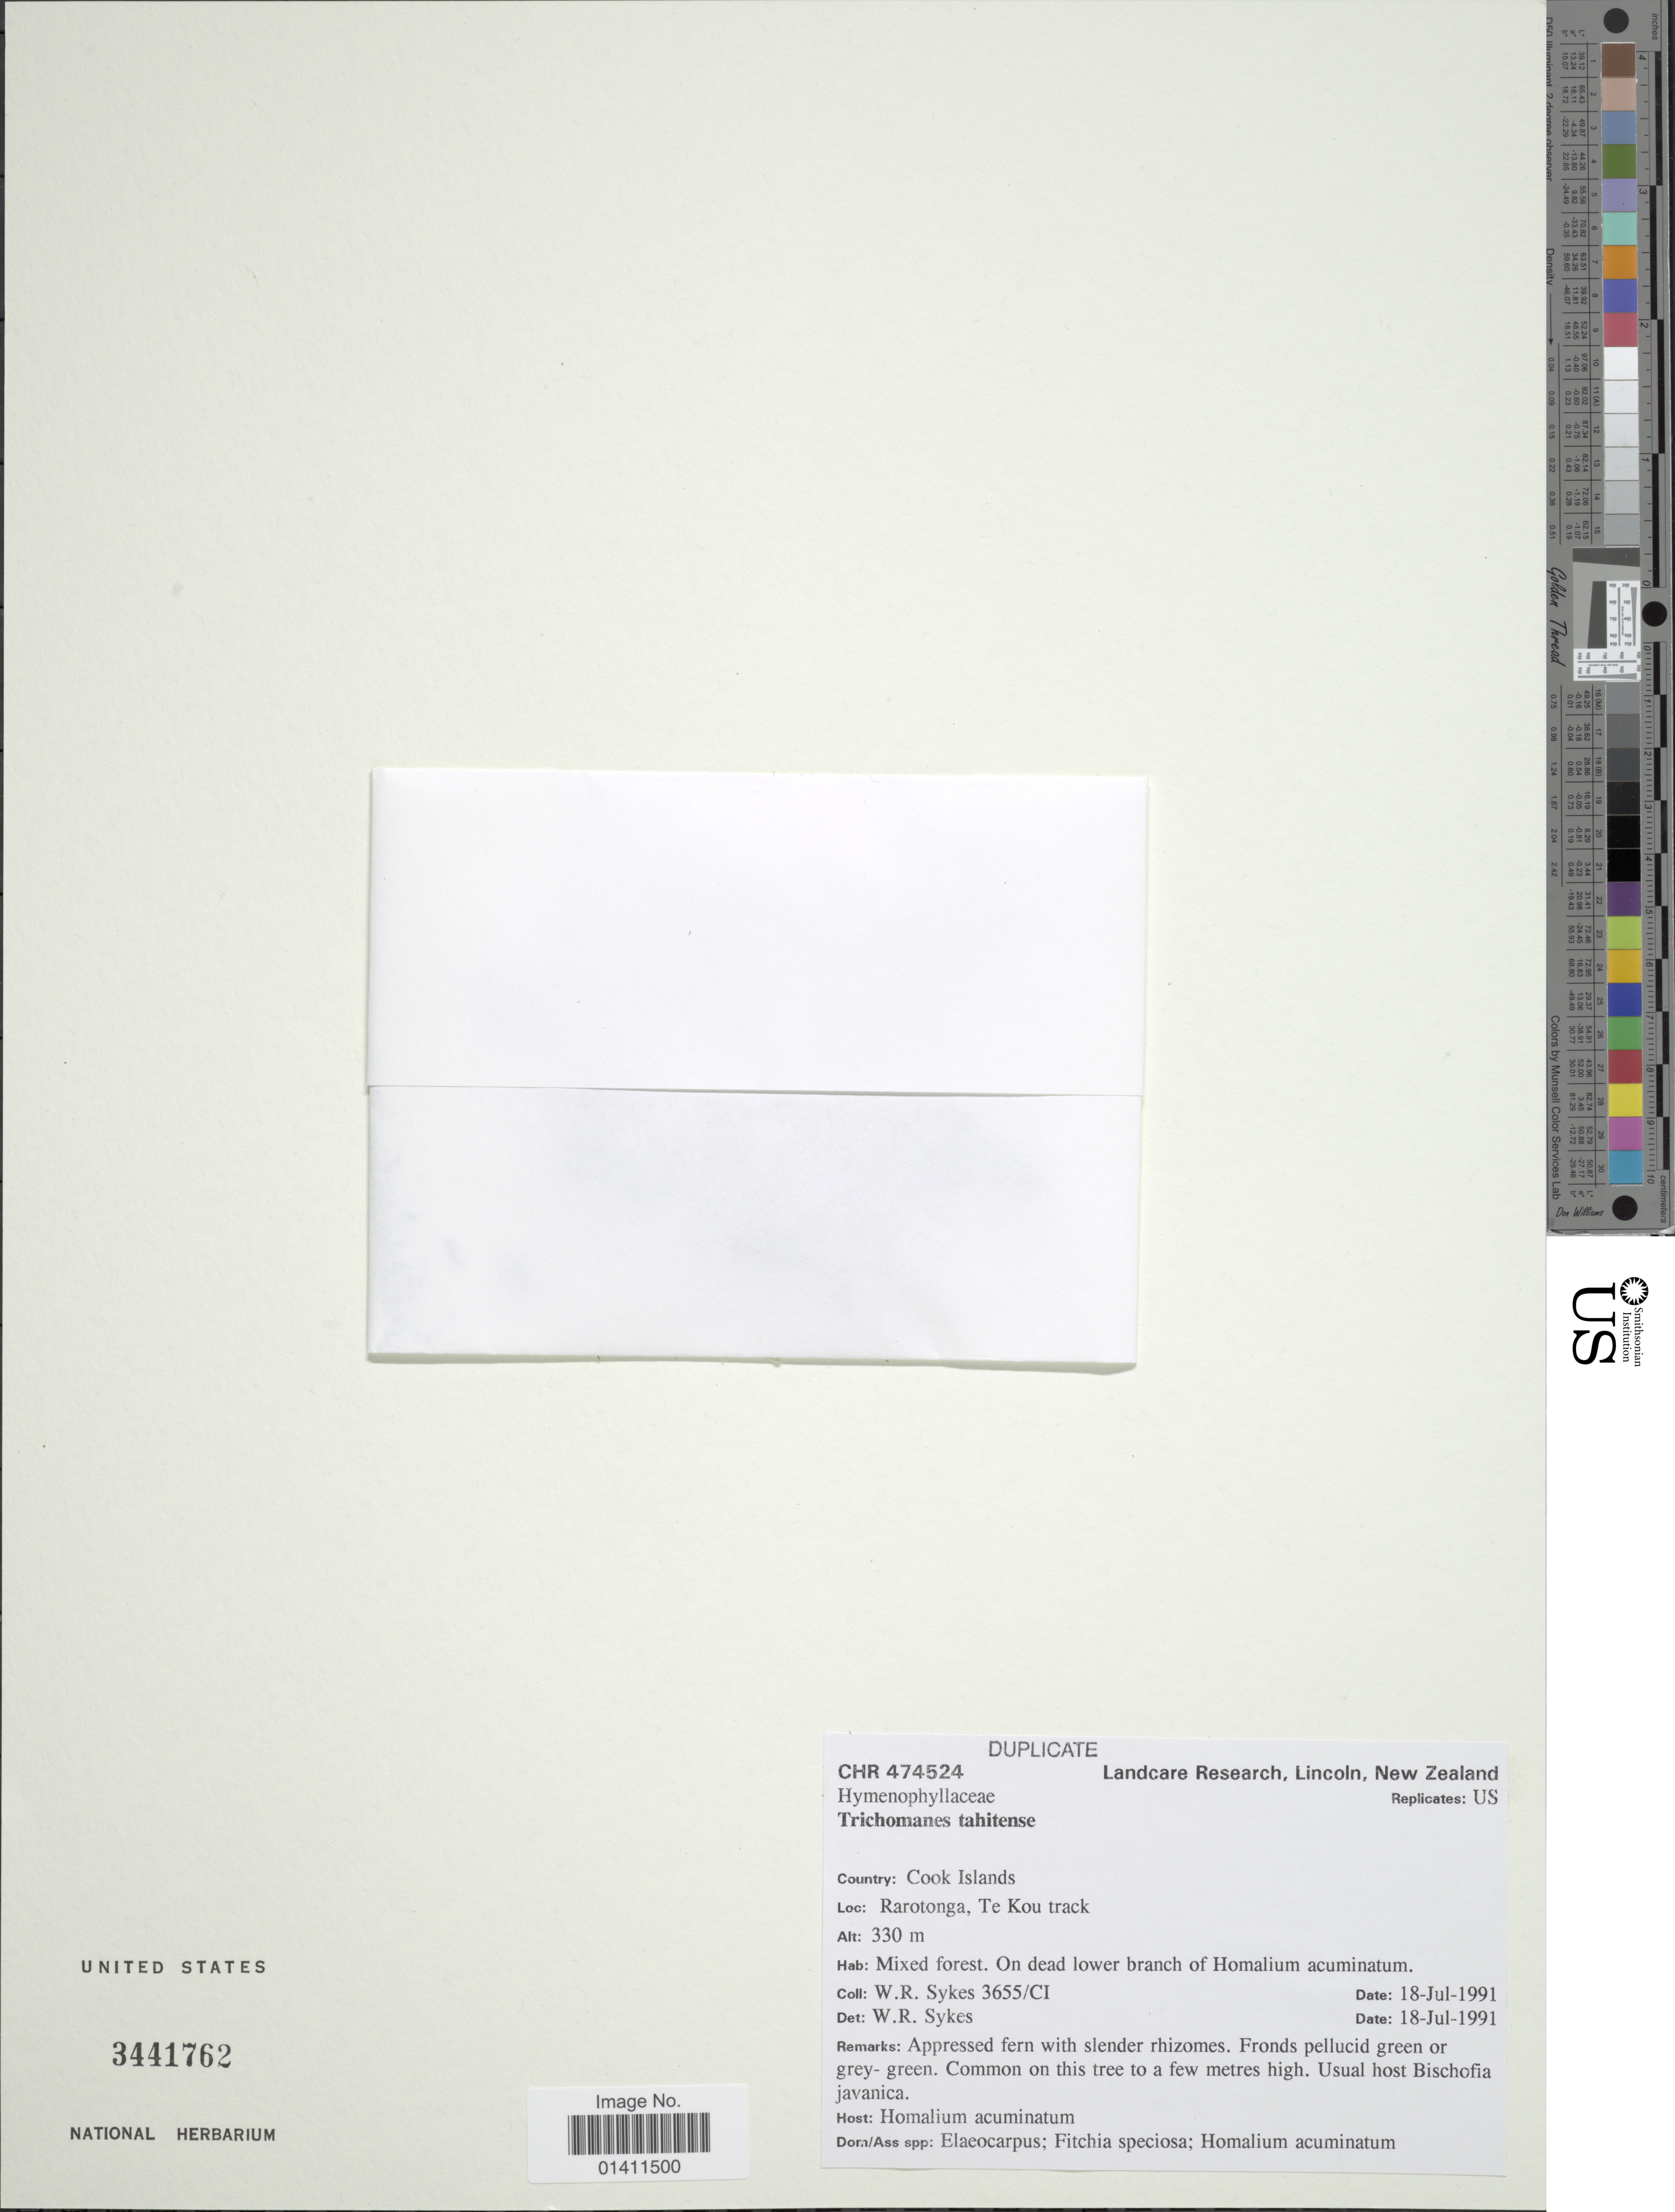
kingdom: Plantae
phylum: Tracheophyta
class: Polypodiopsida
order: Hymenophyllales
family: Hymenophyllaceae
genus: Didymoglossum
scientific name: Didymoglossum tahitense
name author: (Nadeaud) Ebihara & K. Iwats.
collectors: W. R. Sykes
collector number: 3655/CI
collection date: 1991-07-18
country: Cook Islands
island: Rarotonga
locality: Rarotonga, Te Kou track.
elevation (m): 330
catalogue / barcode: US 3441762